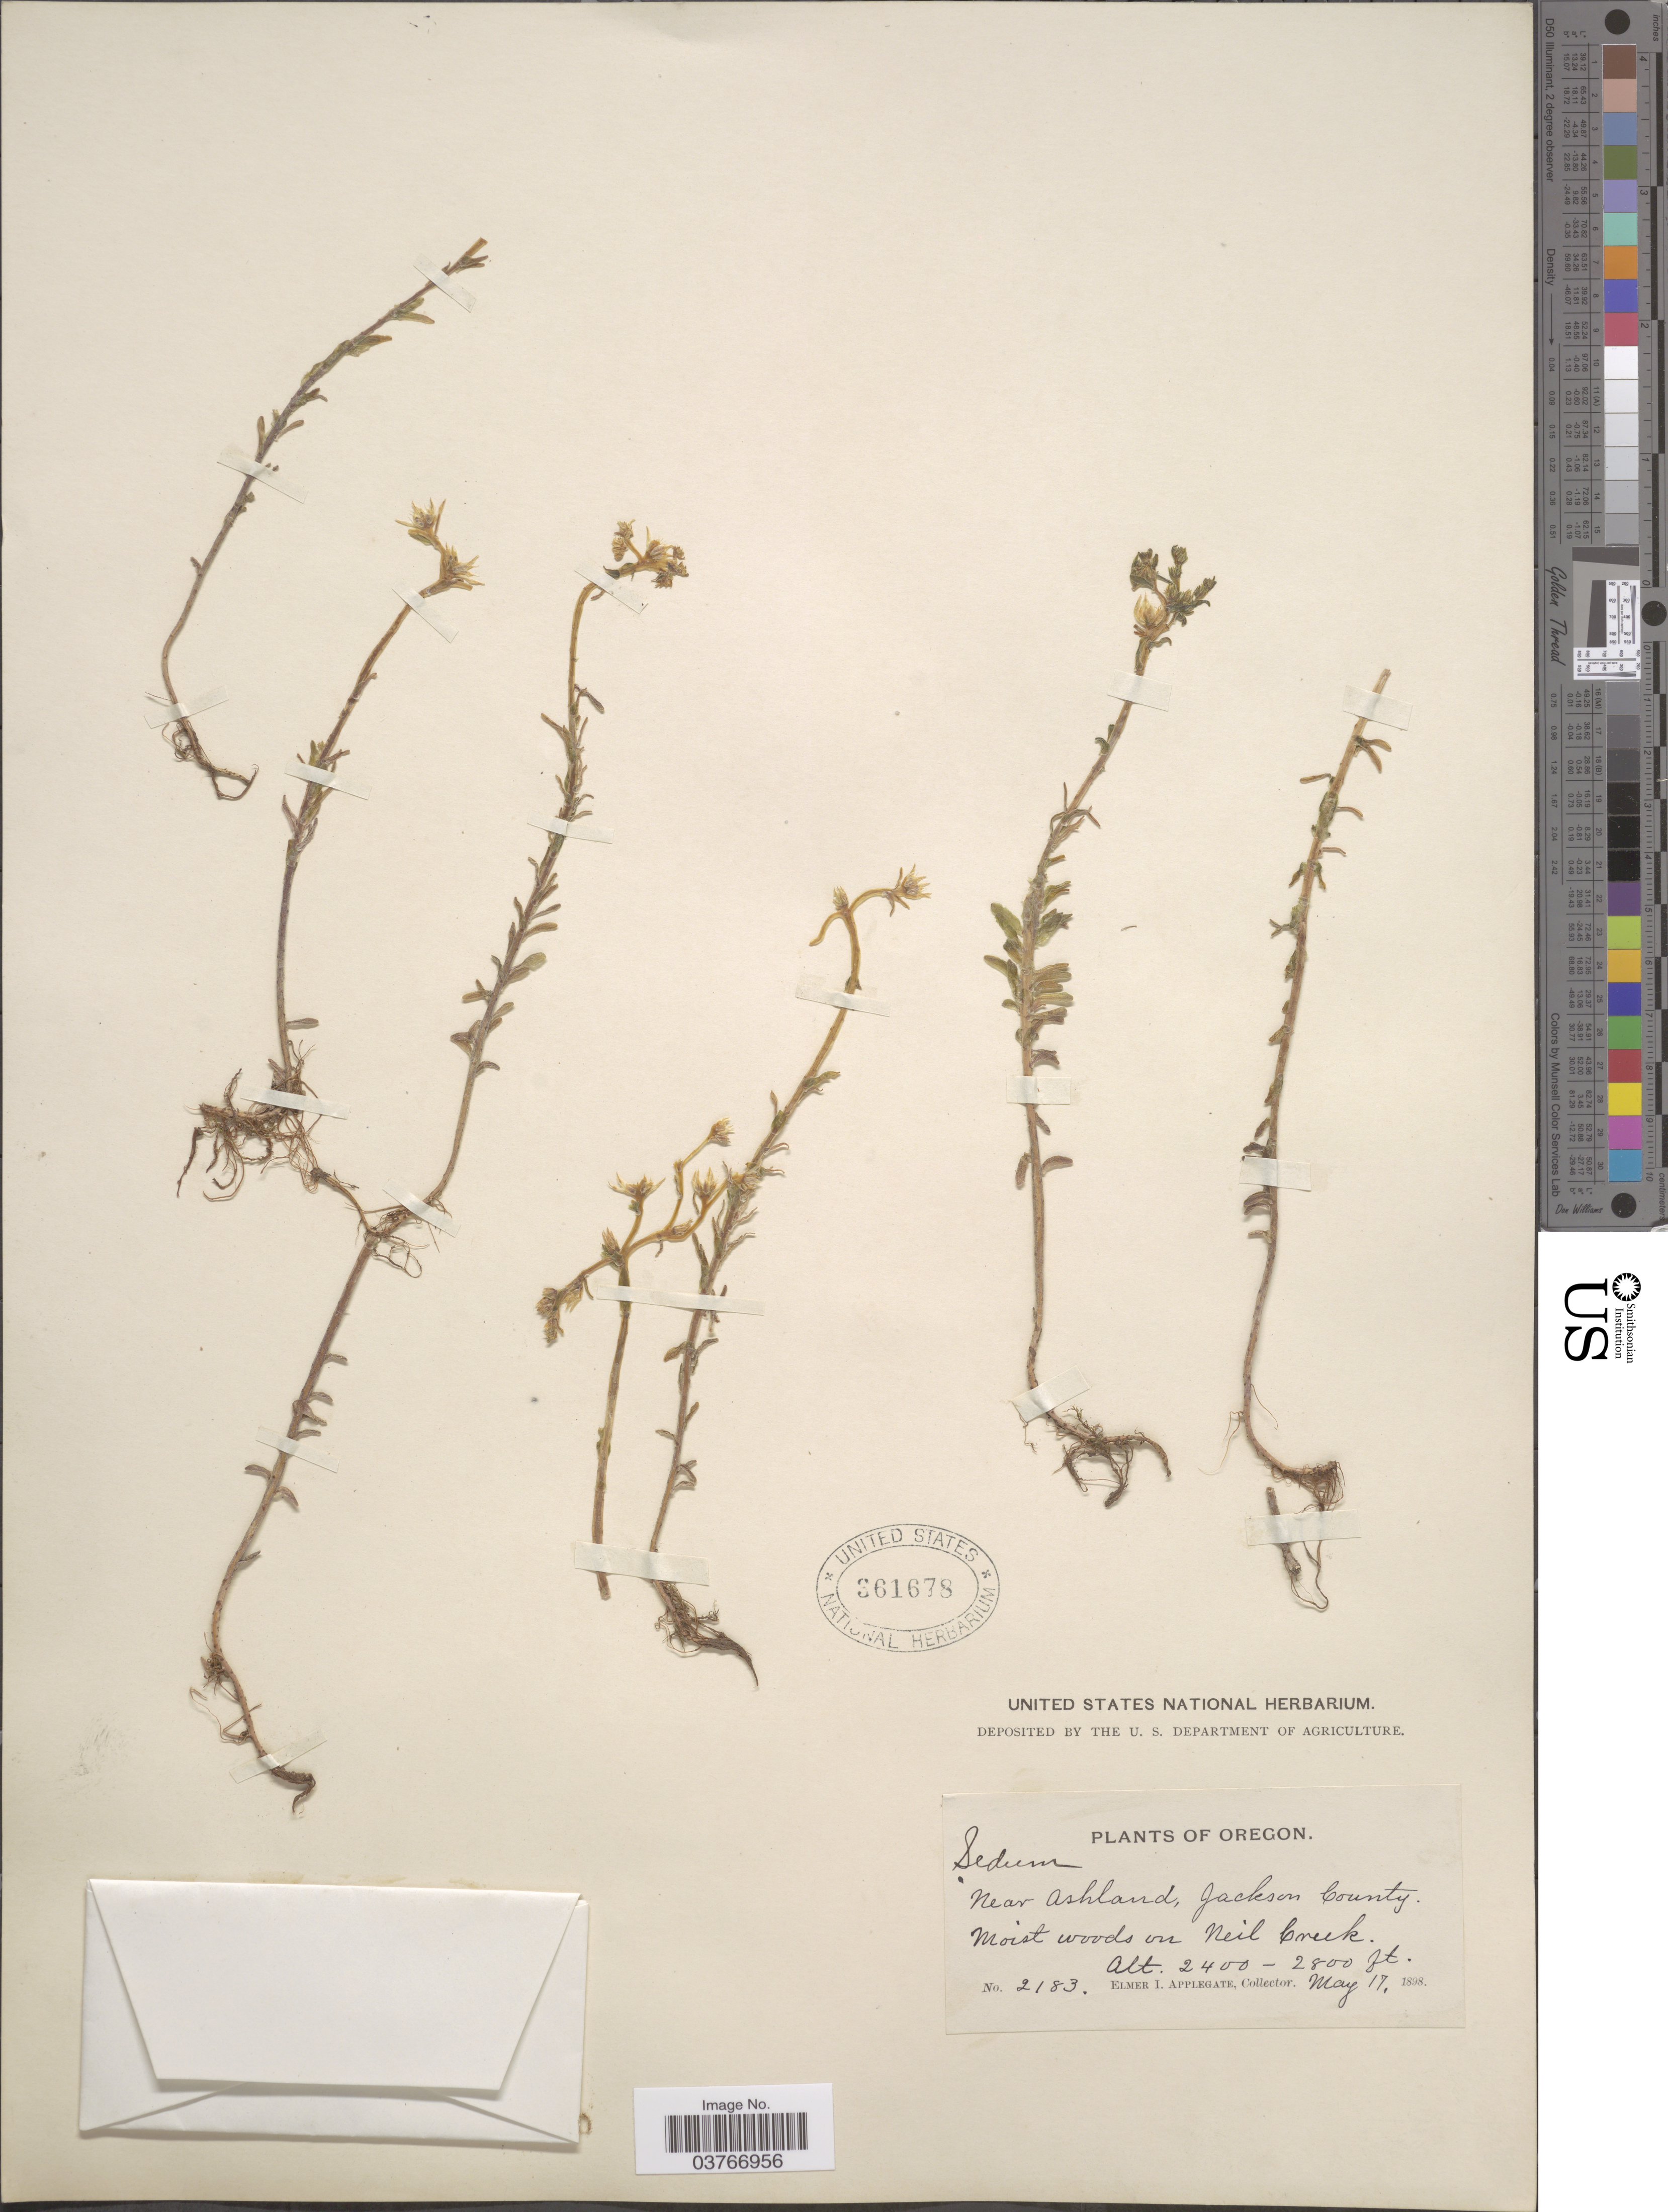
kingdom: Plantae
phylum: Tracheophyta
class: Magnoliopsida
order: Saxifragales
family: Crassulaceae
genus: Sedum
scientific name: Sedum sp.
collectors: E. I. Applegate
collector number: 2183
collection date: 1898-05-17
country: United States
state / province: Oregon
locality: Near Ashland, Jackson County. Moist woods on Neil Creek.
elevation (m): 732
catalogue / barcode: US 361678